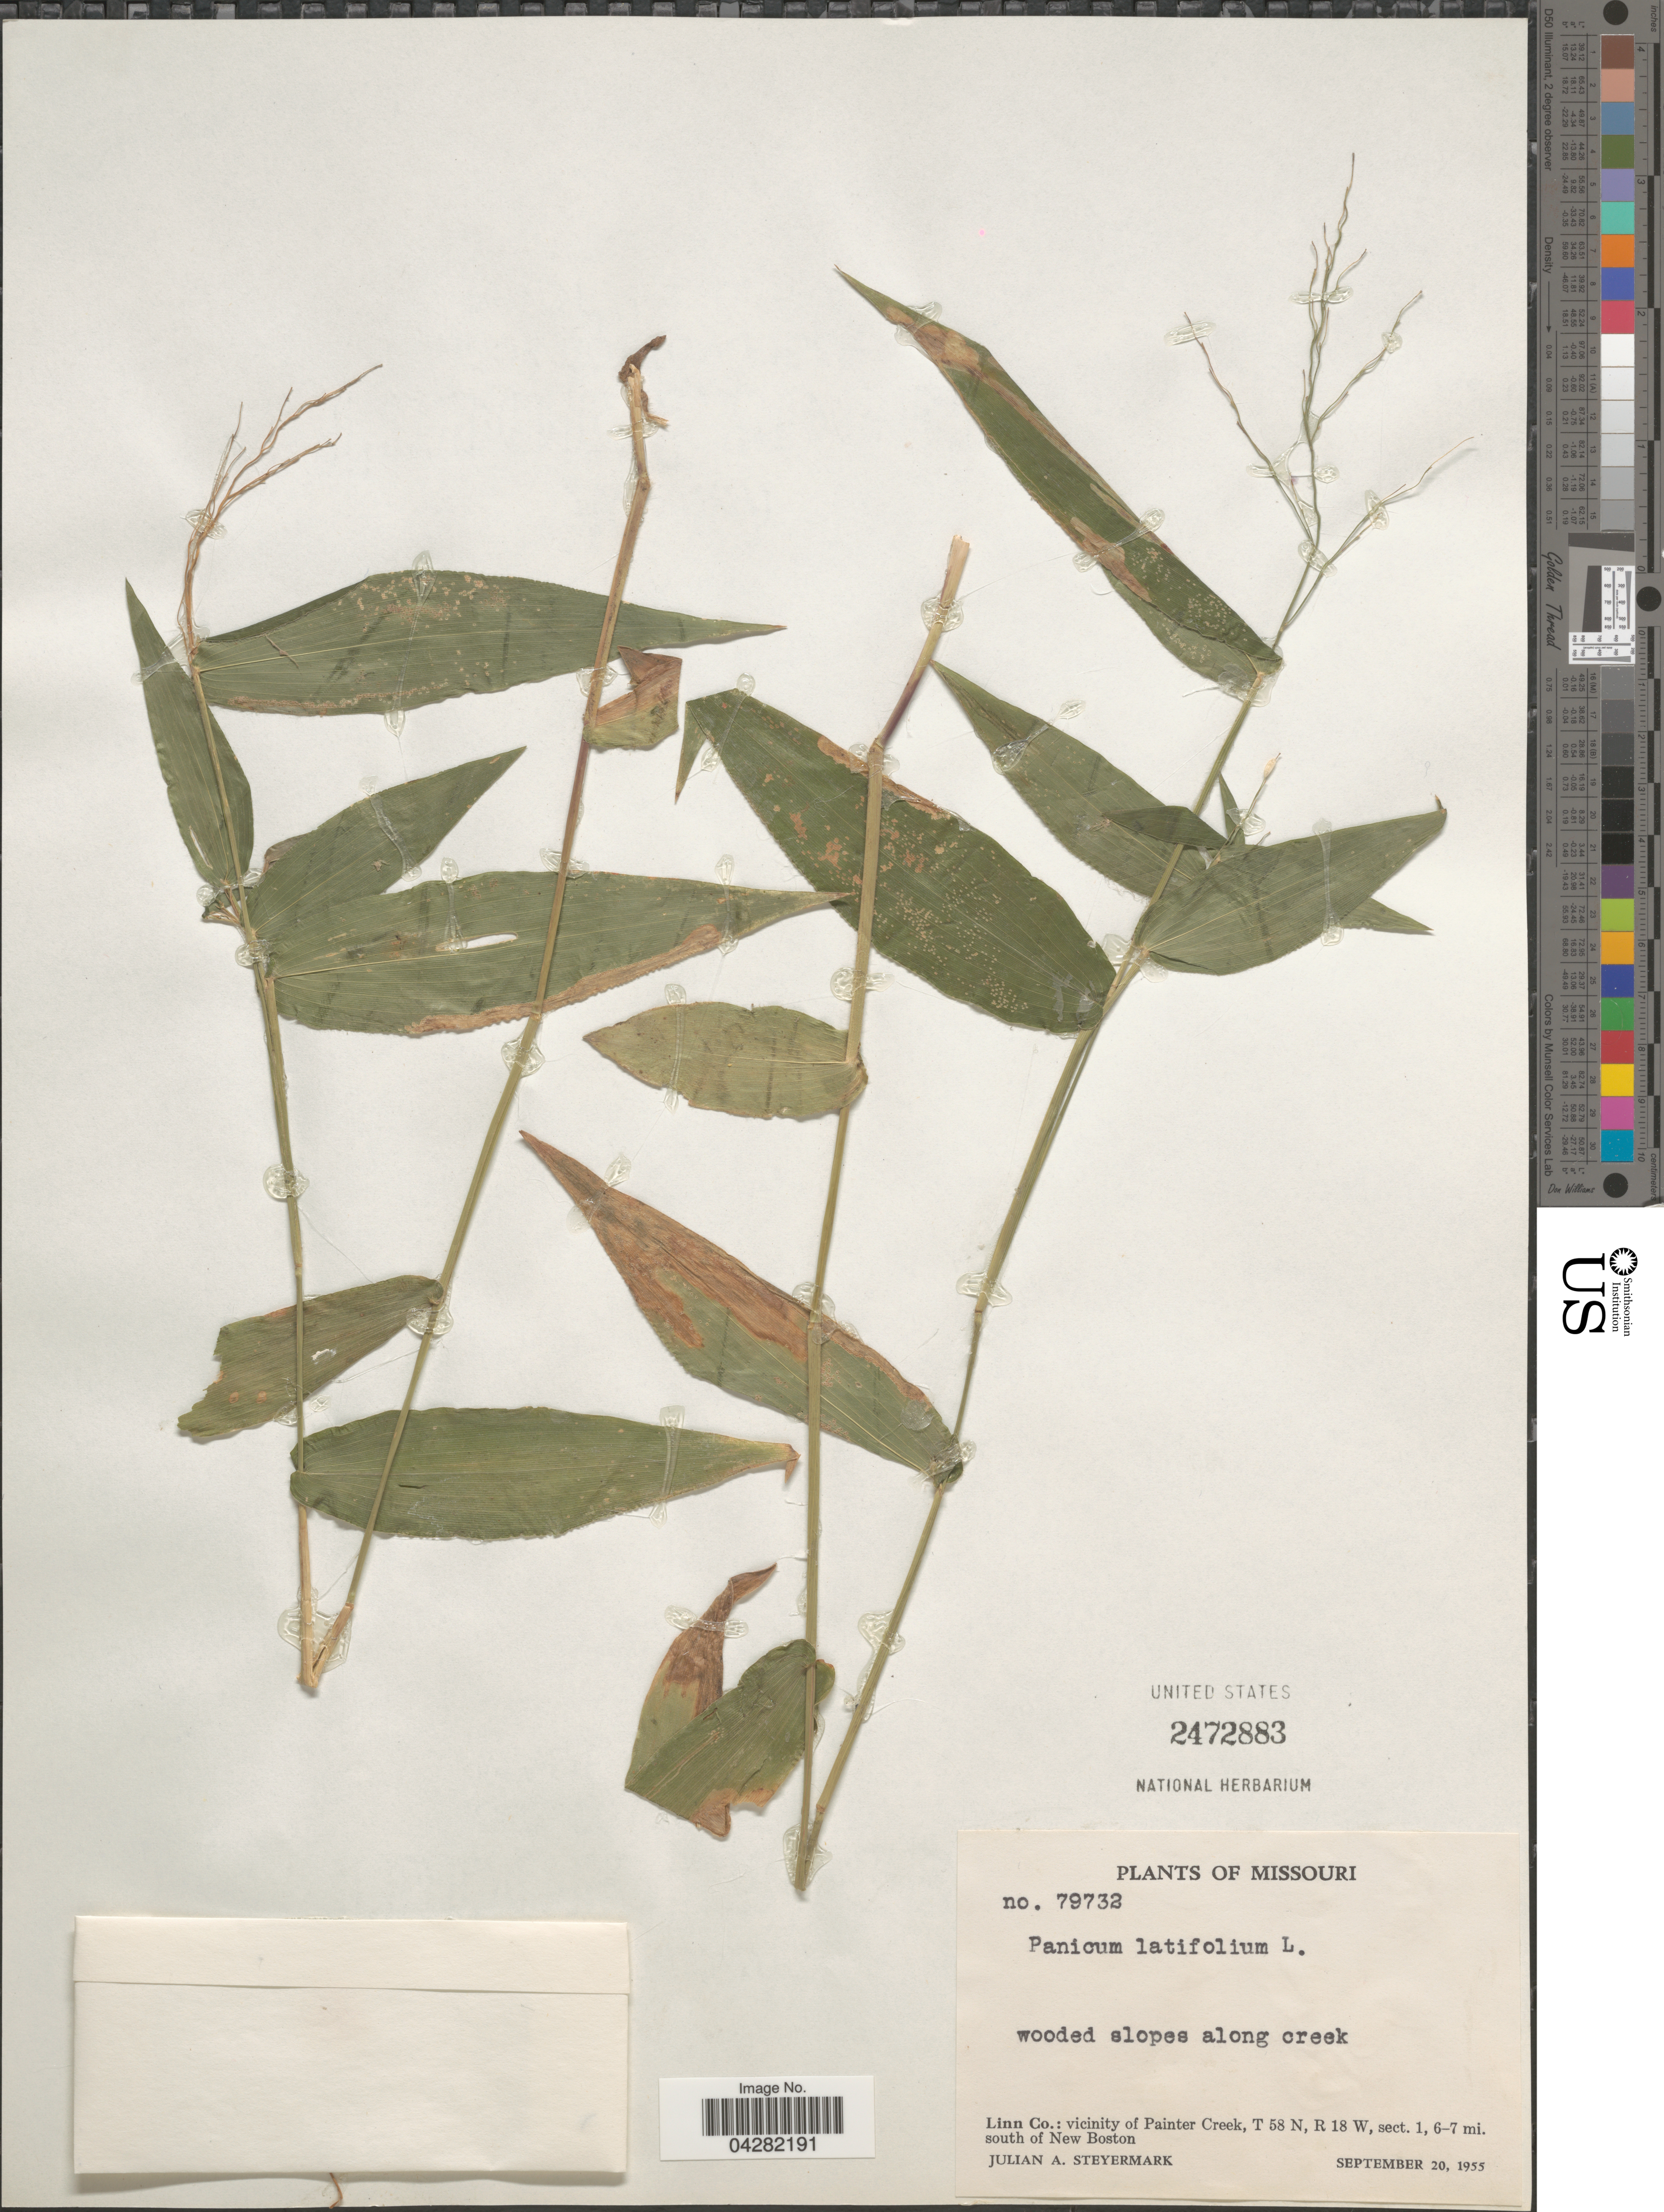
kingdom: Plantae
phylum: Tracheophyta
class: Liliopsida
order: Poales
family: Poaceae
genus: Dichanthelium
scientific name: Dichanthelium latifolium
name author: (L.) Harvill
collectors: J. Steyermark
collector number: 79732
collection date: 1955-09-20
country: United States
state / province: Missouri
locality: Wooded slopes along creek. Linn Co.: vicinity of Painter Creek, T 58 N, R 18 W, sect. 1, 6-7 mi. south of New Boston.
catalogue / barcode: US 2472883